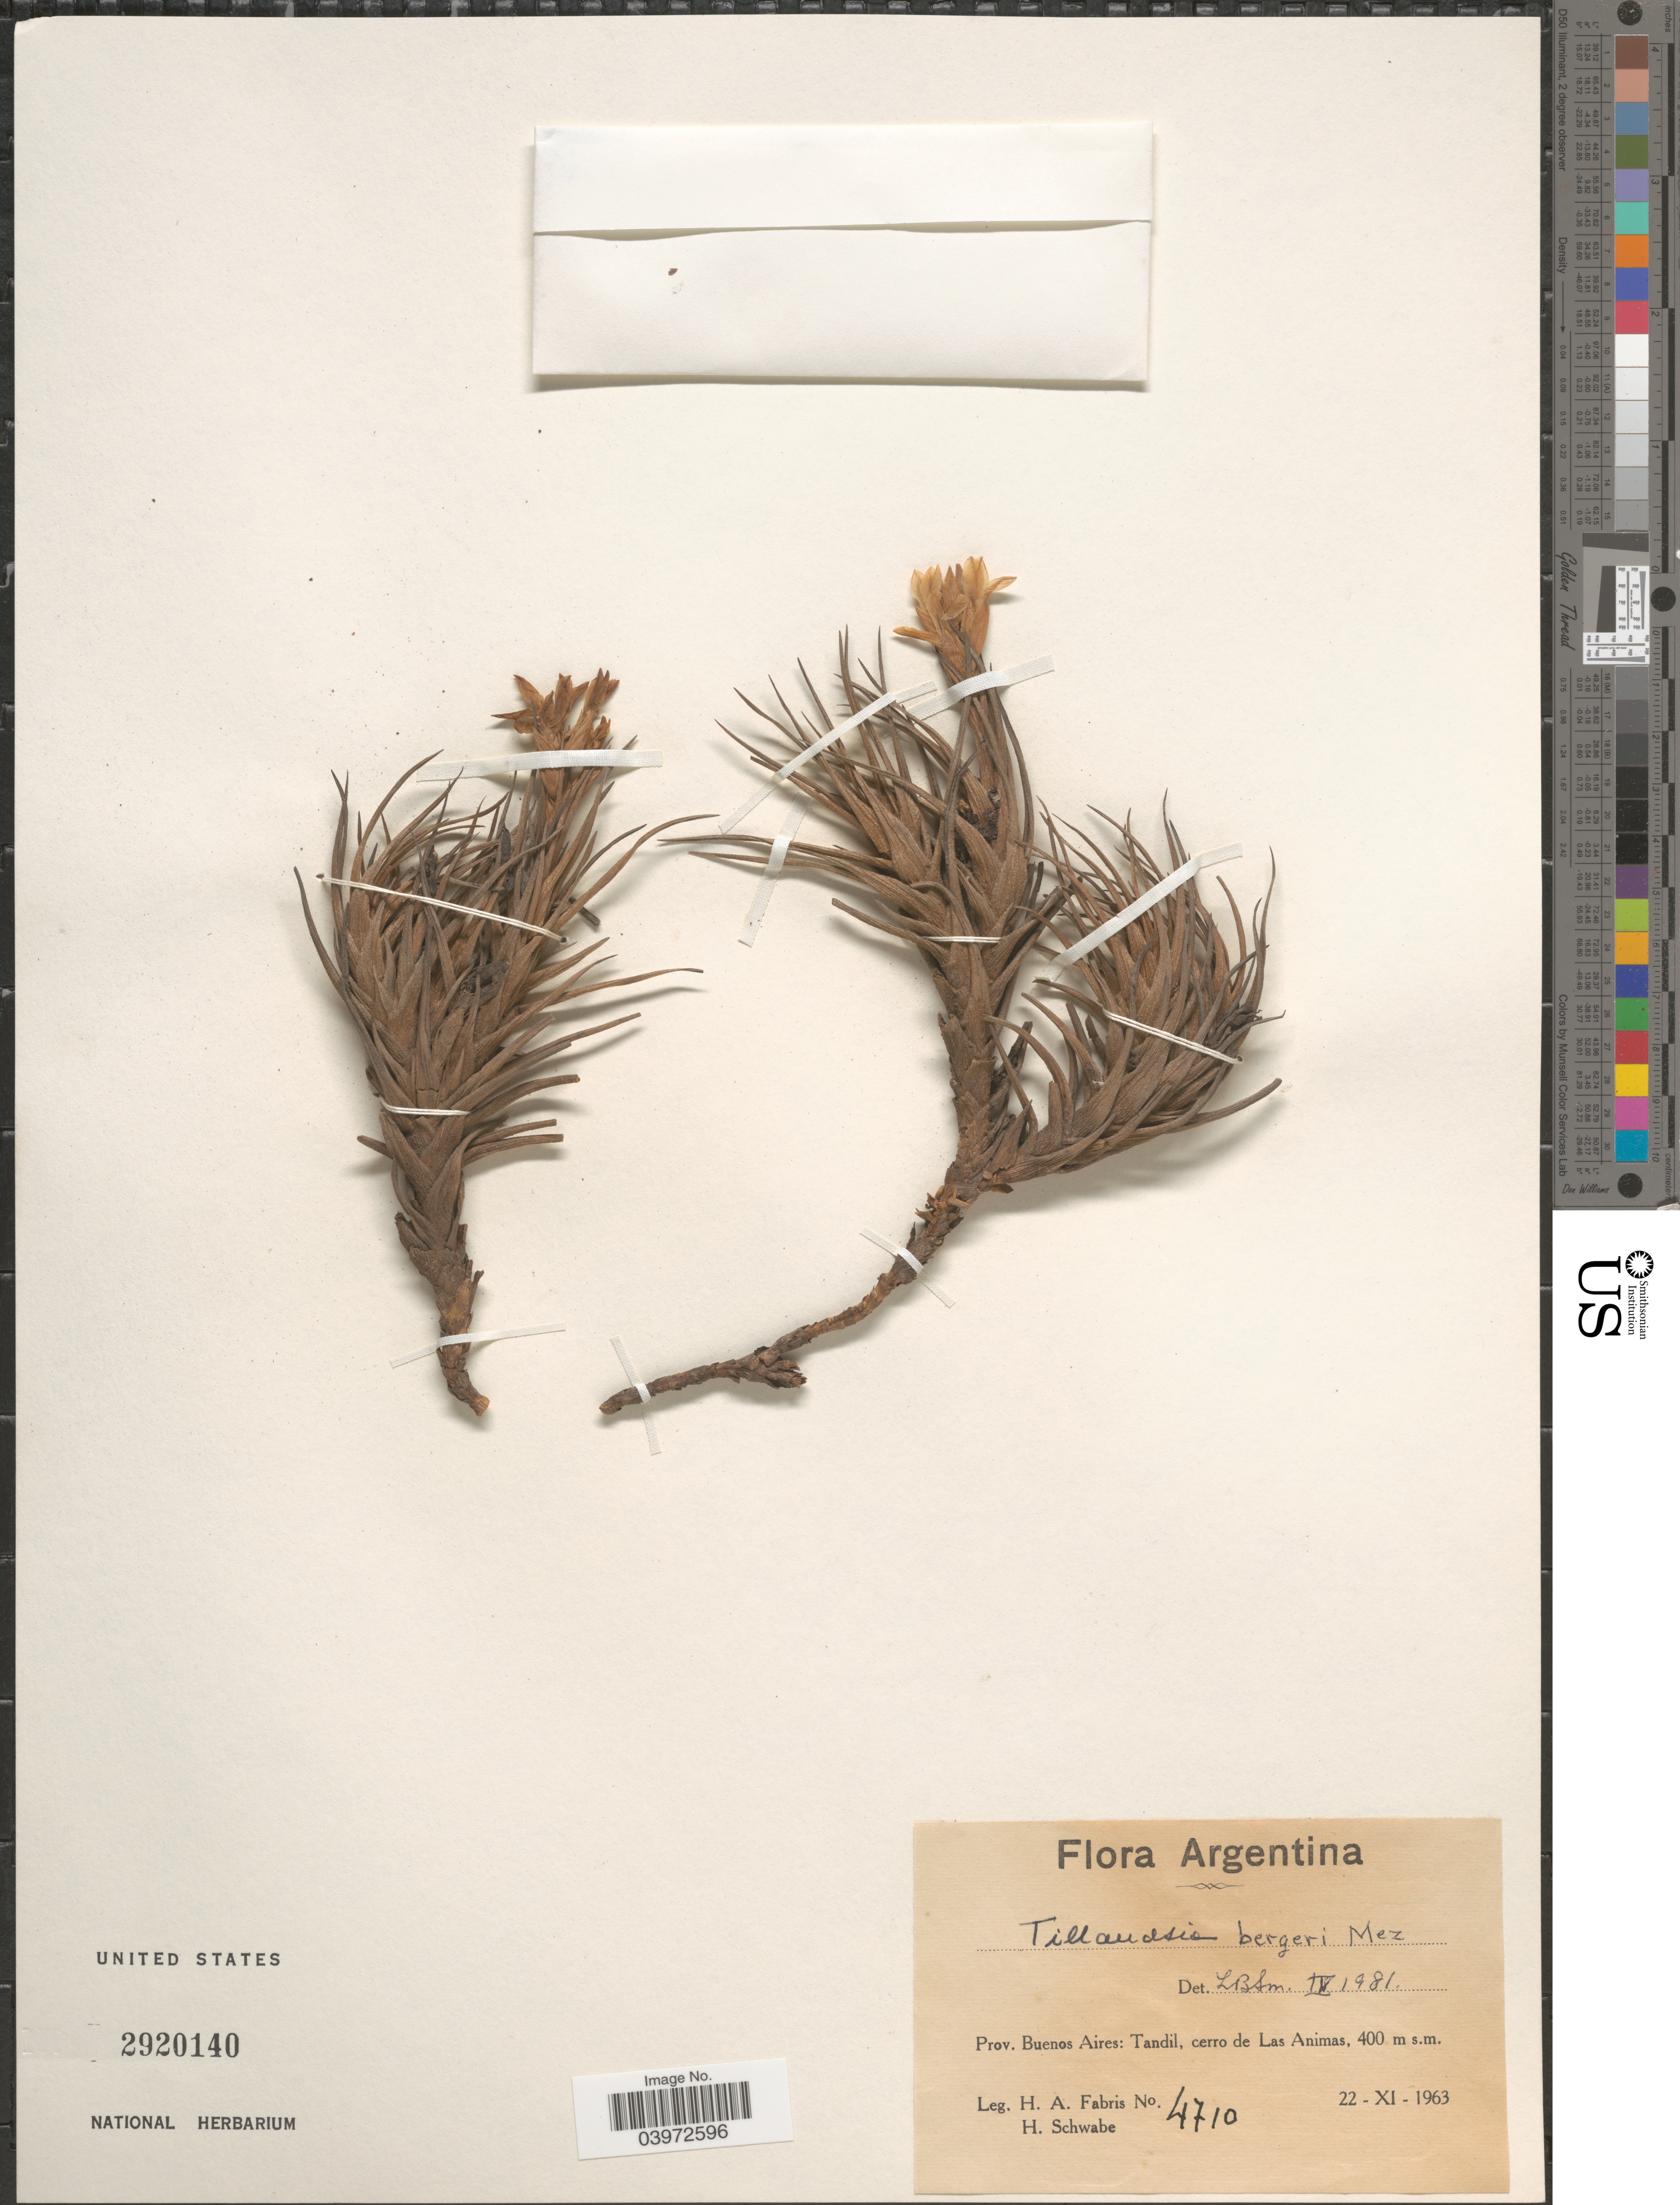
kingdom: Plantae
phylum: Tracheophyta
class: Liliopsida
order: Poales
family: Bromeliaceae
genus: Tillandsia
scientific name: Tillandsia bergeri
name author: Mez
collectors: H. A. Fabris & H. Schwabe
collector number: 4710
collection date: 1963-11-22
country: Argentina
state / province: Buenos Aires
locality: Tandil, cerro de Las Animas.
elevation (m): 400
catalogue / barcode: US 2920140